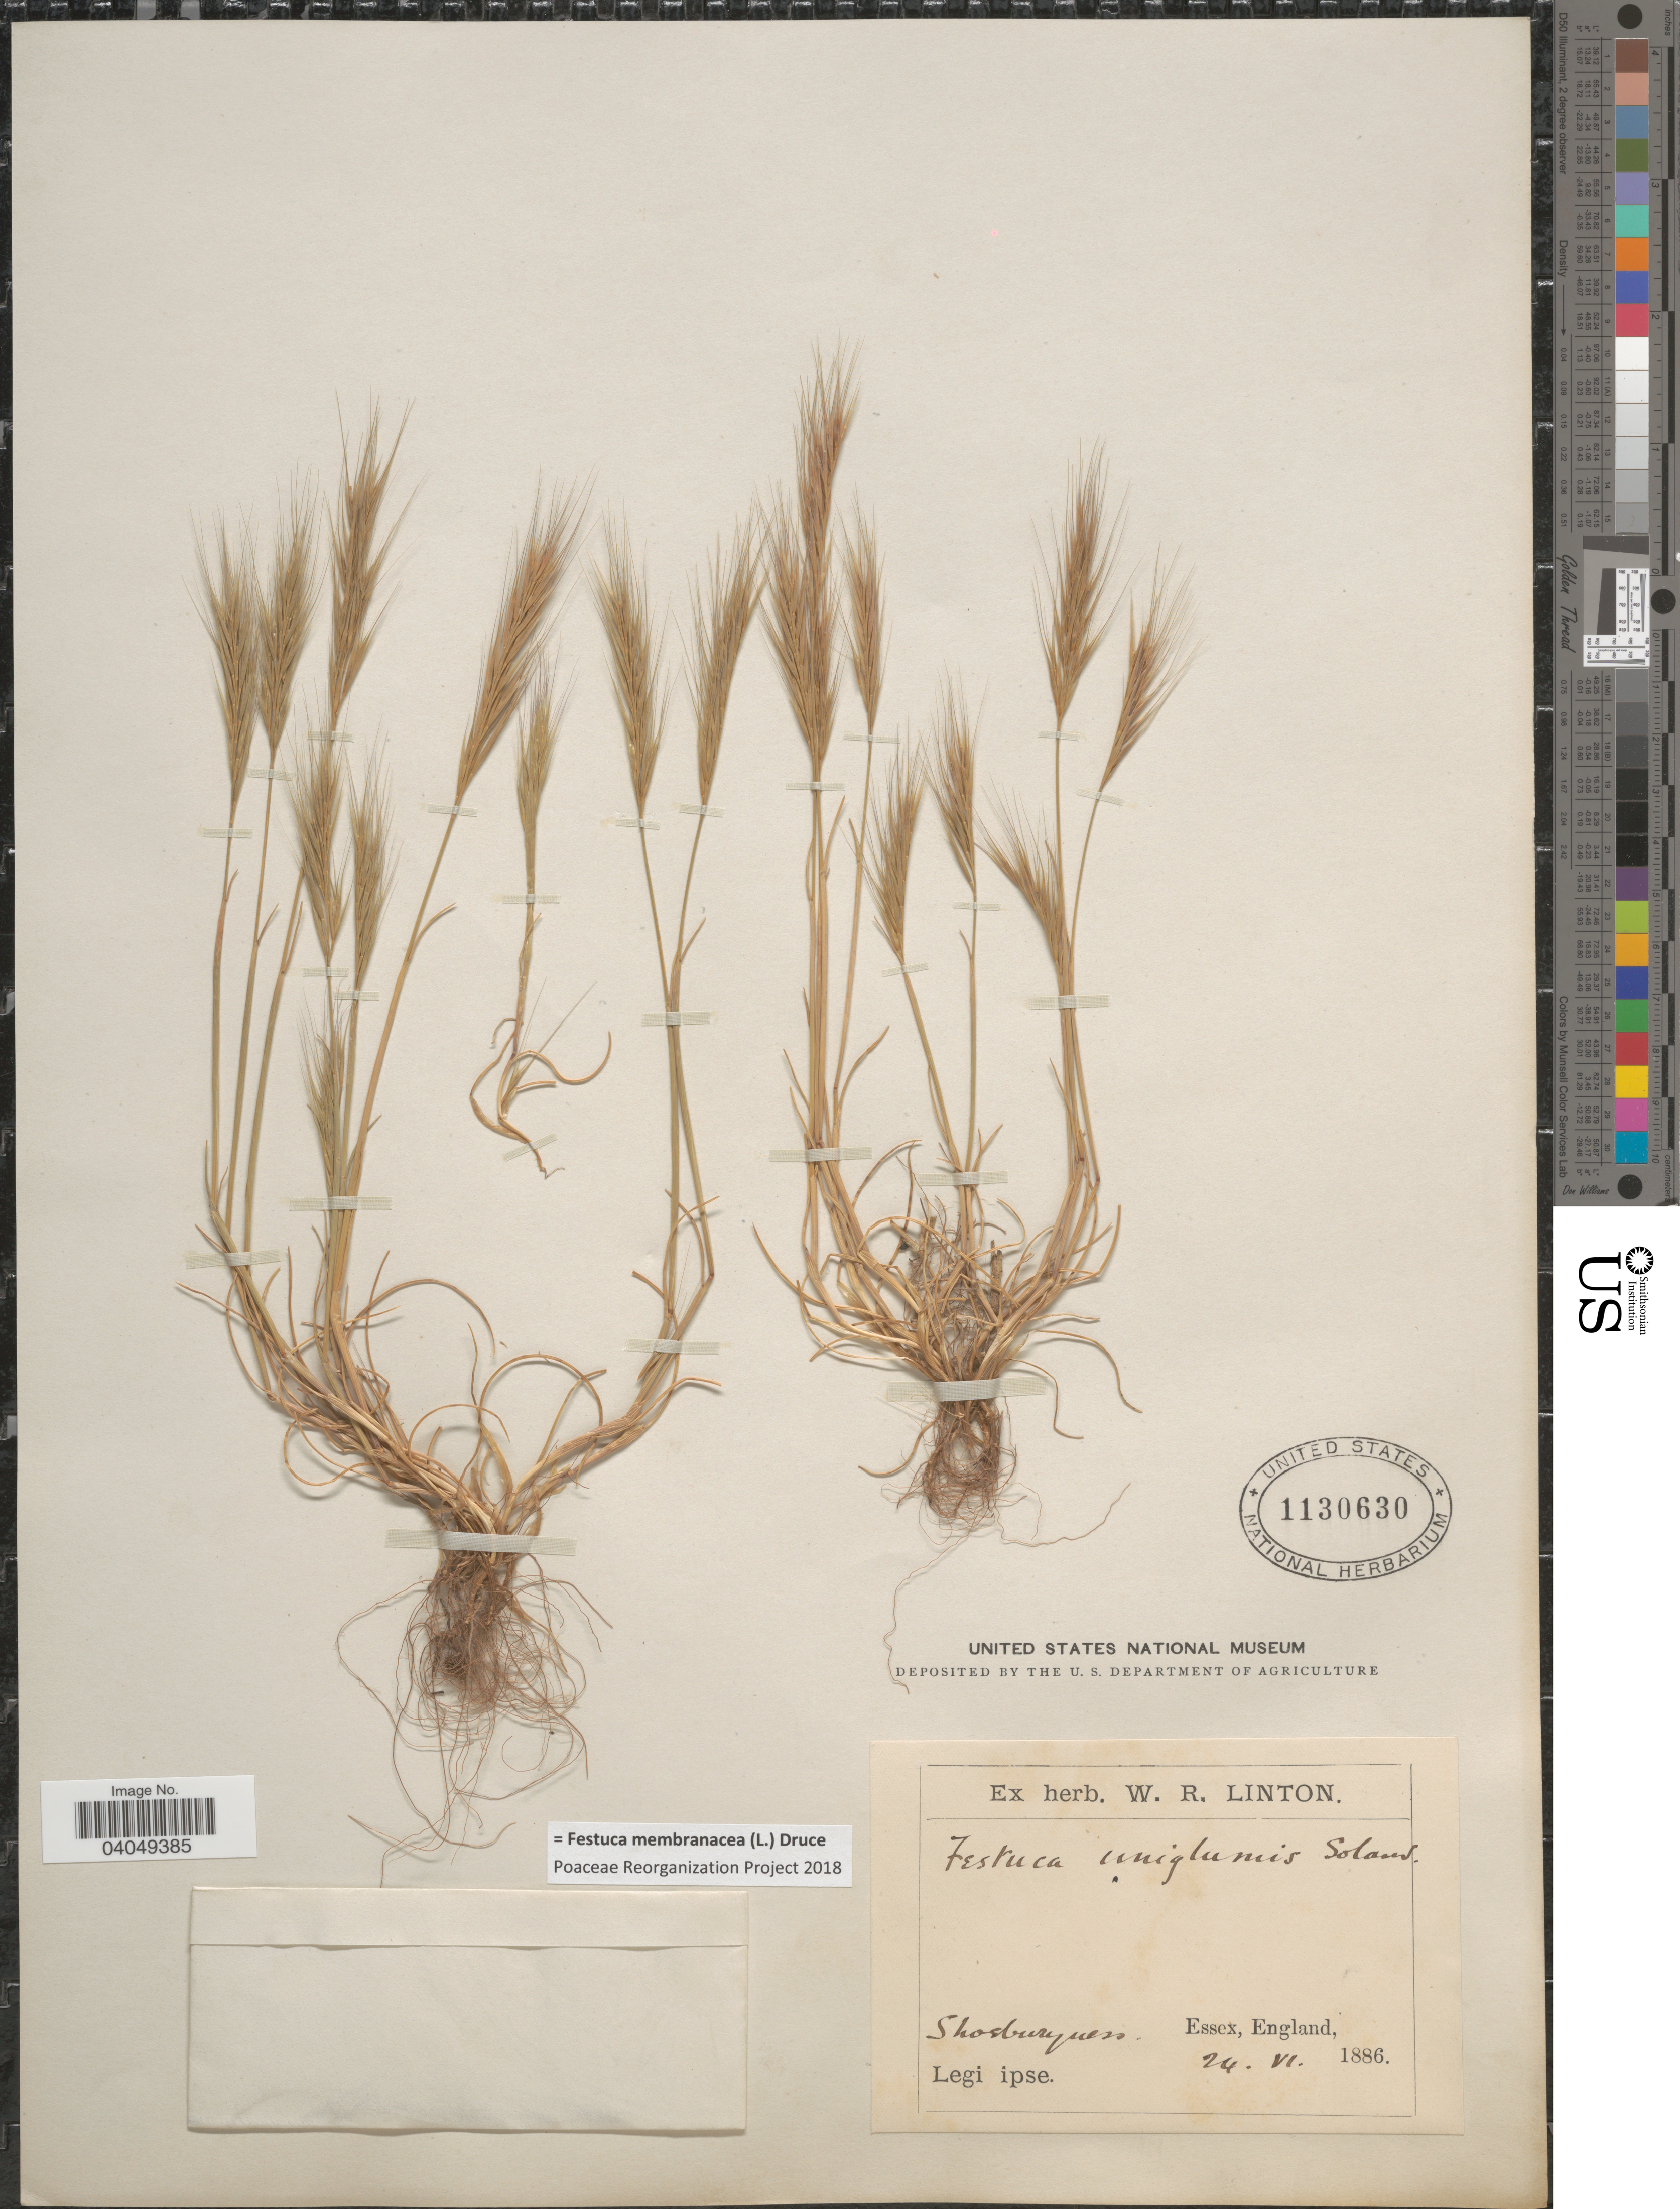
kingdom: Plantae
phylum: Tracheophyta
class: Liliopsida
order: Poales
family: Poaceae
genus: Festuca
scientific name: Festuca membranacea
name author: Kit.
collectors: W. Linton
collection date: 1886-06-24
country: United Kingdom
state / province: England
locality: Shoeburyness. Essex.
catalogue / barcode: US 1130630